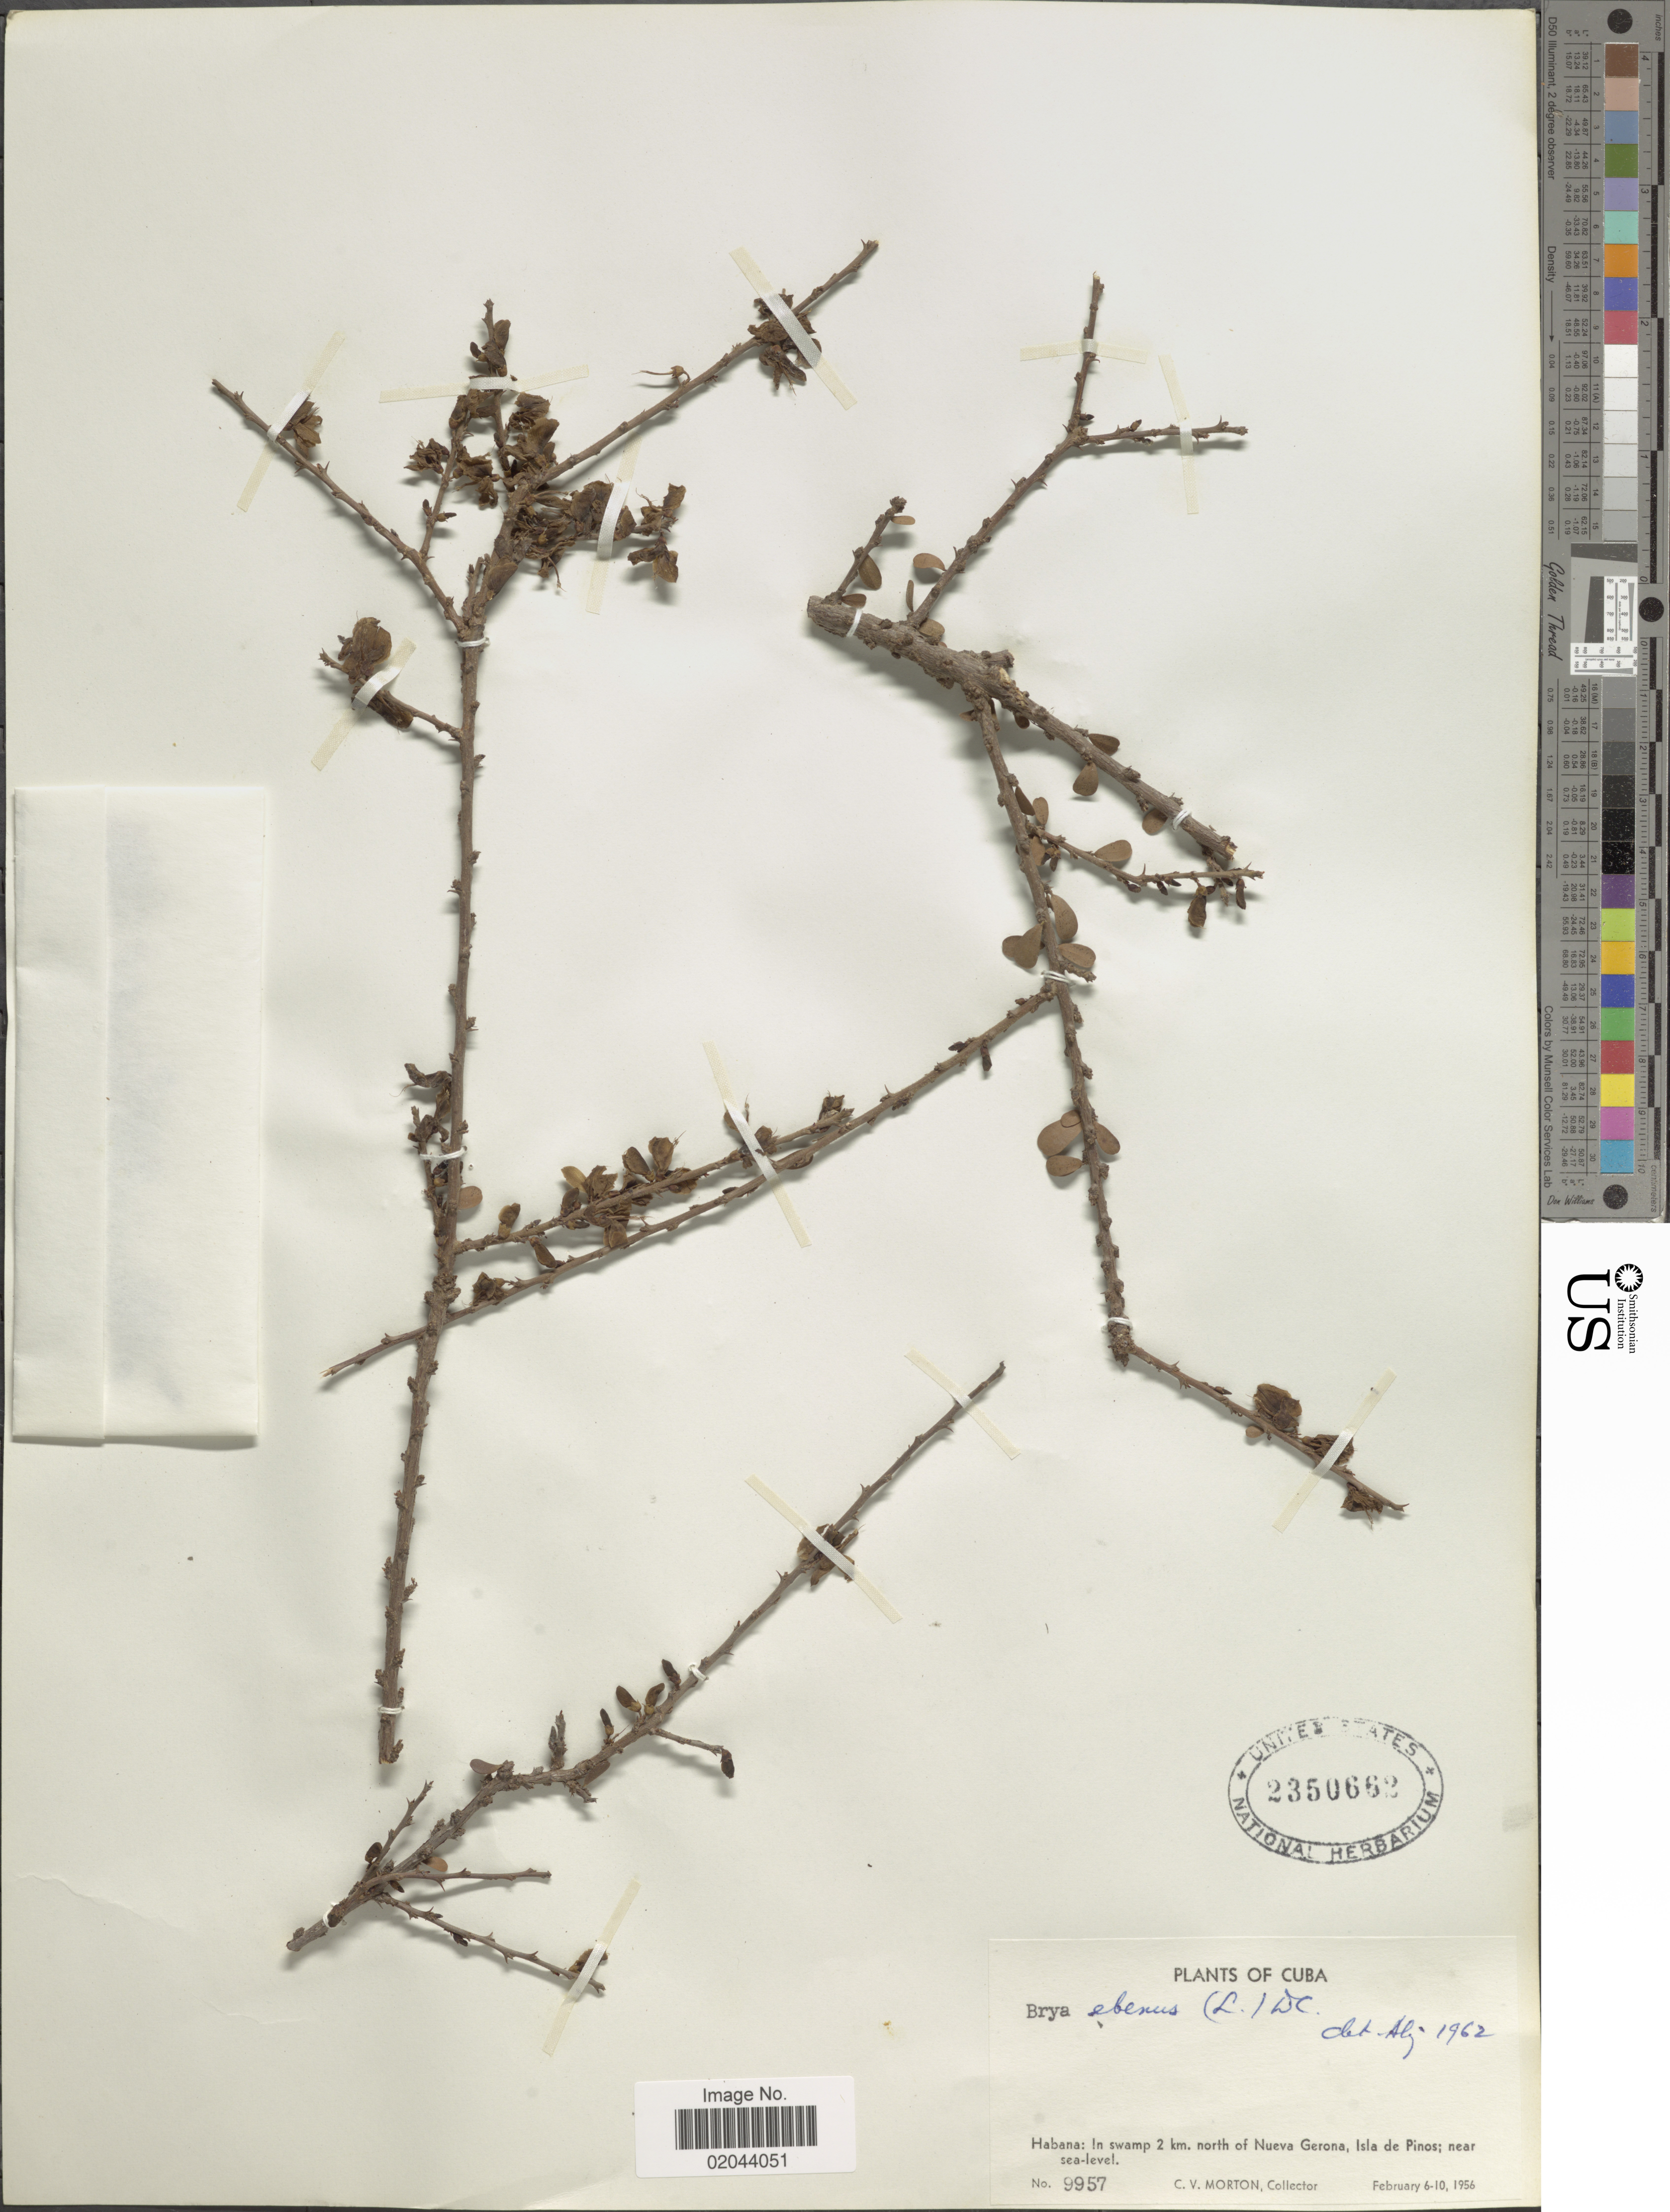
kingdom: Plantae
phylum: Tracheophyta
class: Magnoliopsida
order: Fabales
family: Fabaceae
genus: Brya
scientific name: Brya ebenus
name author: (L.) DC.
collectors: C. V. Morton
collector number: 9957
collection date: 1956-02-06/1956-02-10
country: Cuba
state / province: La Habana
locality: In swamp 2 km north of Nueva Gerona, Isla de Pinos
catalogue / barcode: US 2350662